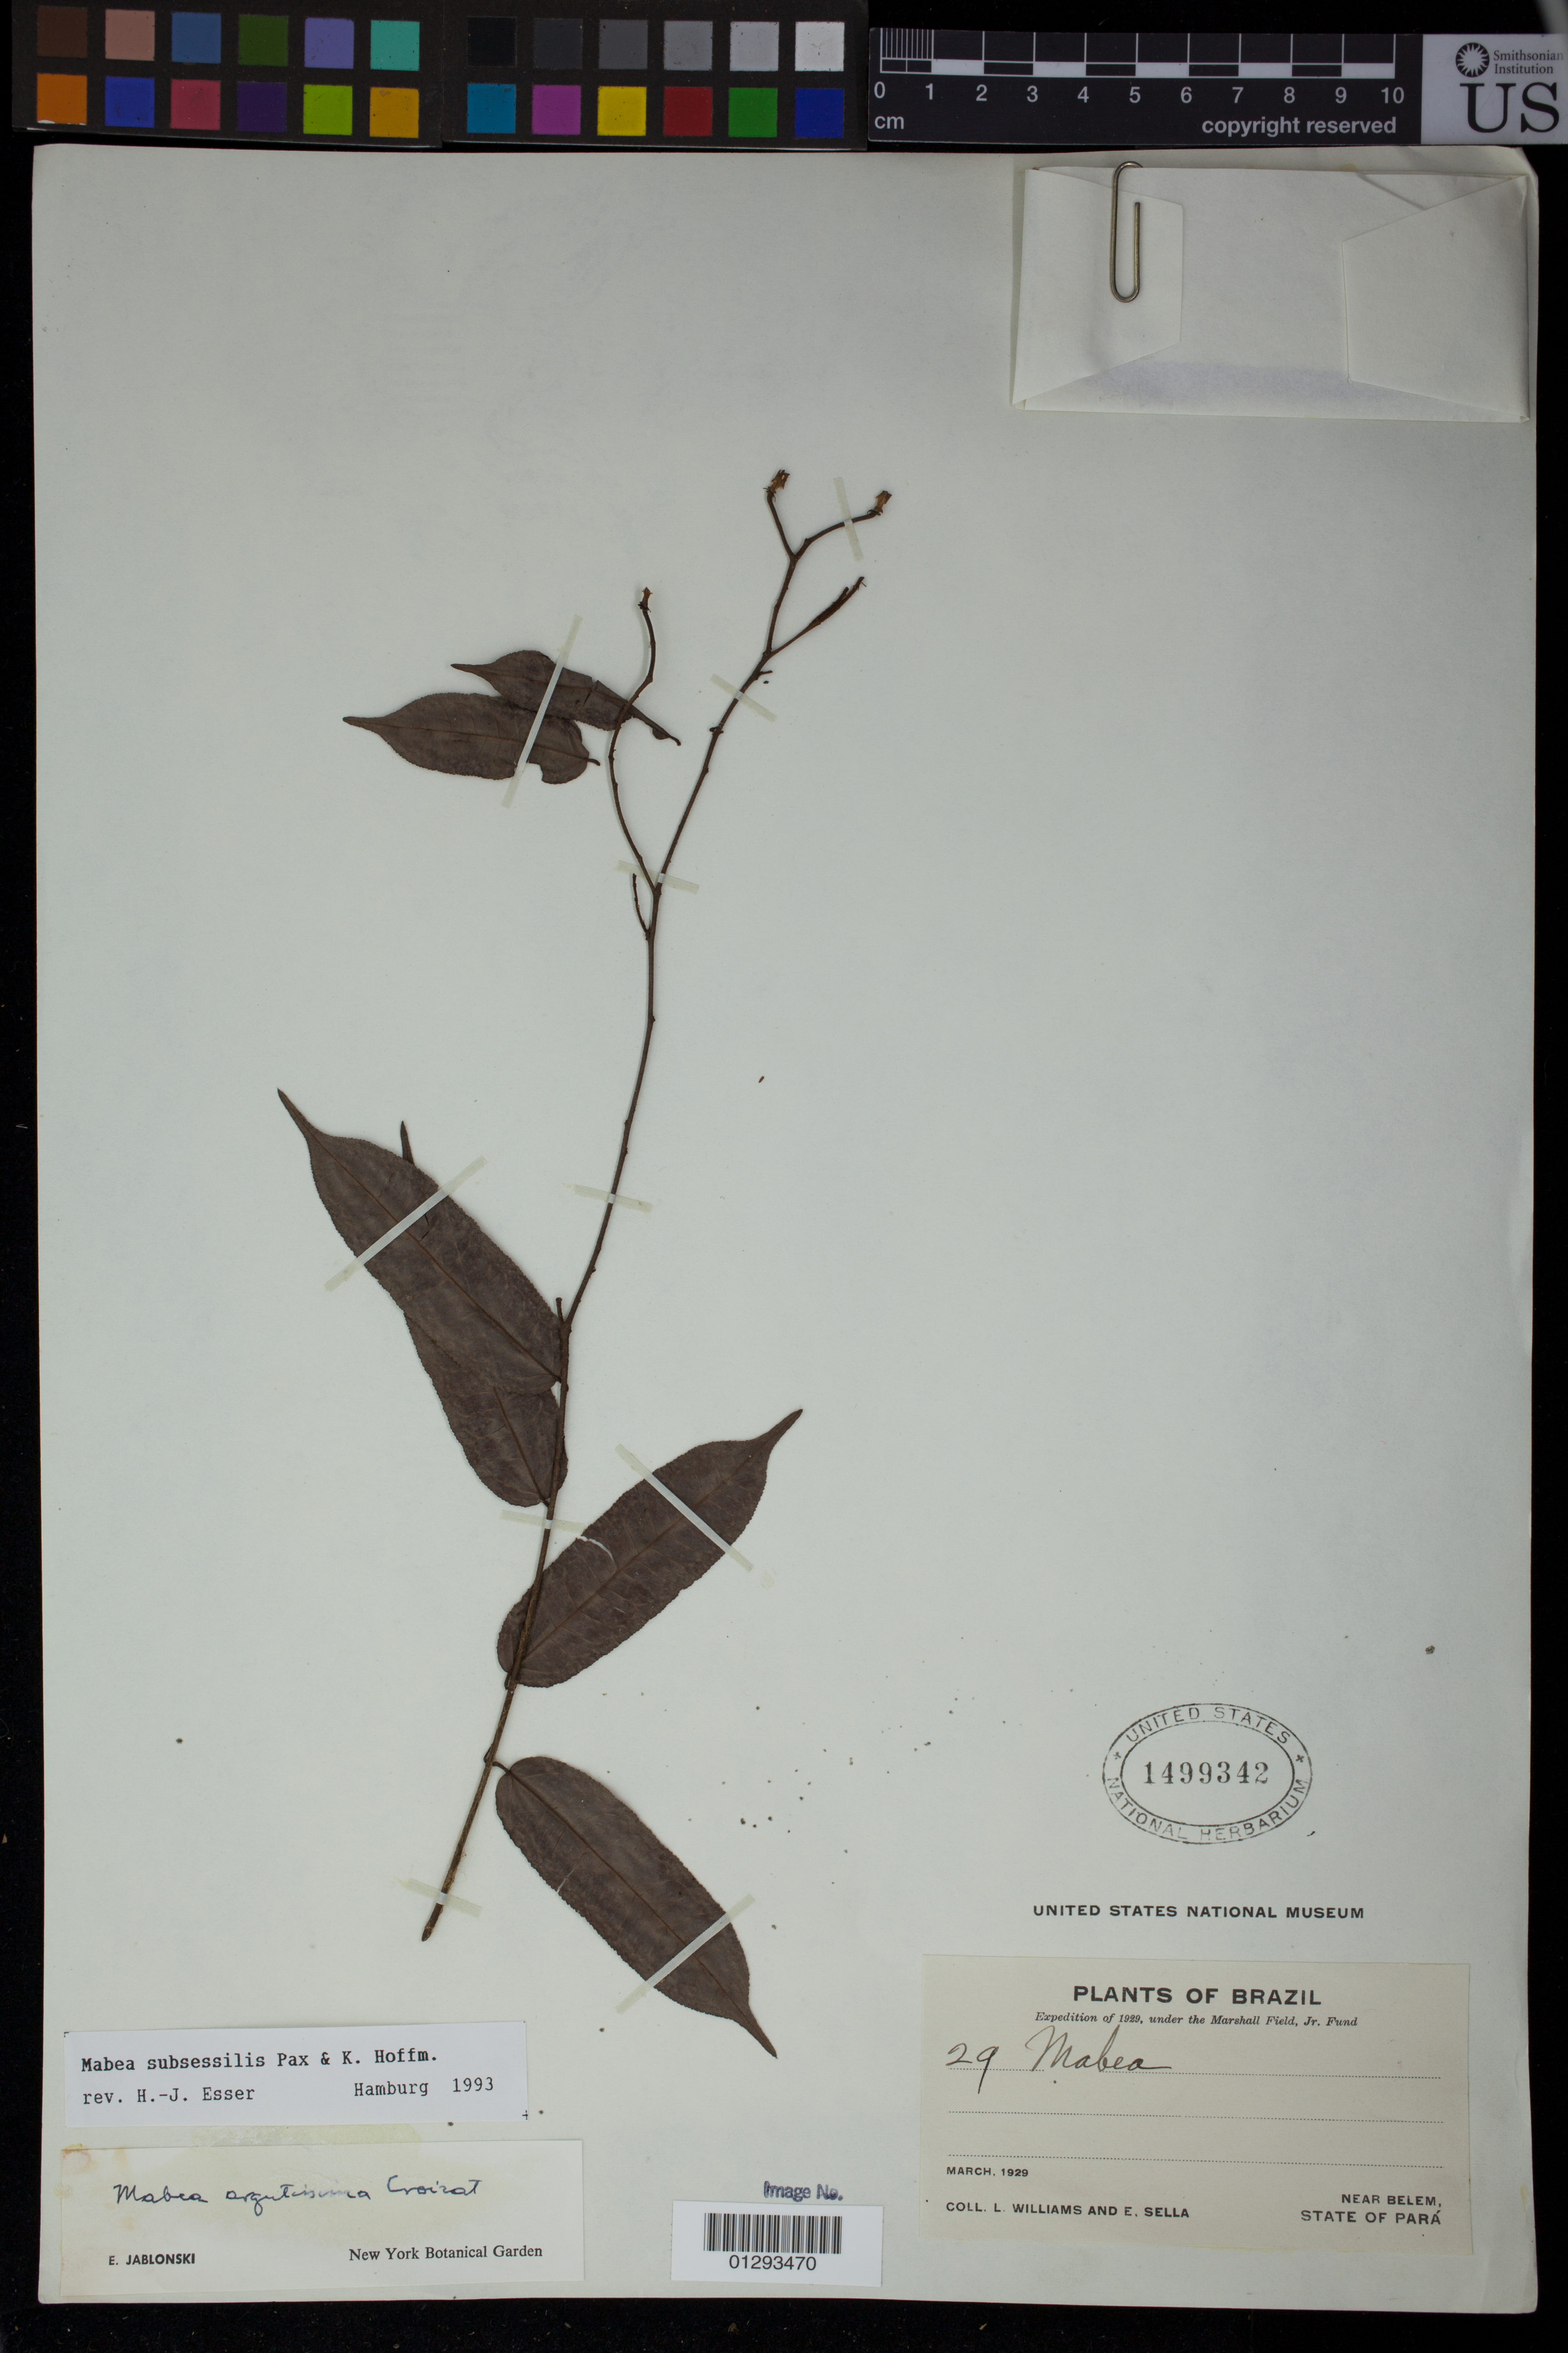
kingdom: Plantae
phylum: Tracheophyta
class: Magnoliopsida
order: Malpighiales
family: Euphorbiaceae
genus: Mabea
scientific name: Mabea subsessilis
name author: Pax & K. Hoffm.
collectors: L. Williams & E. Sella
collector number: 29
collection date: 1929-03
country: Brazil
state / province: Pará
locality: near Belem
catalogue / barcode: US 1499342